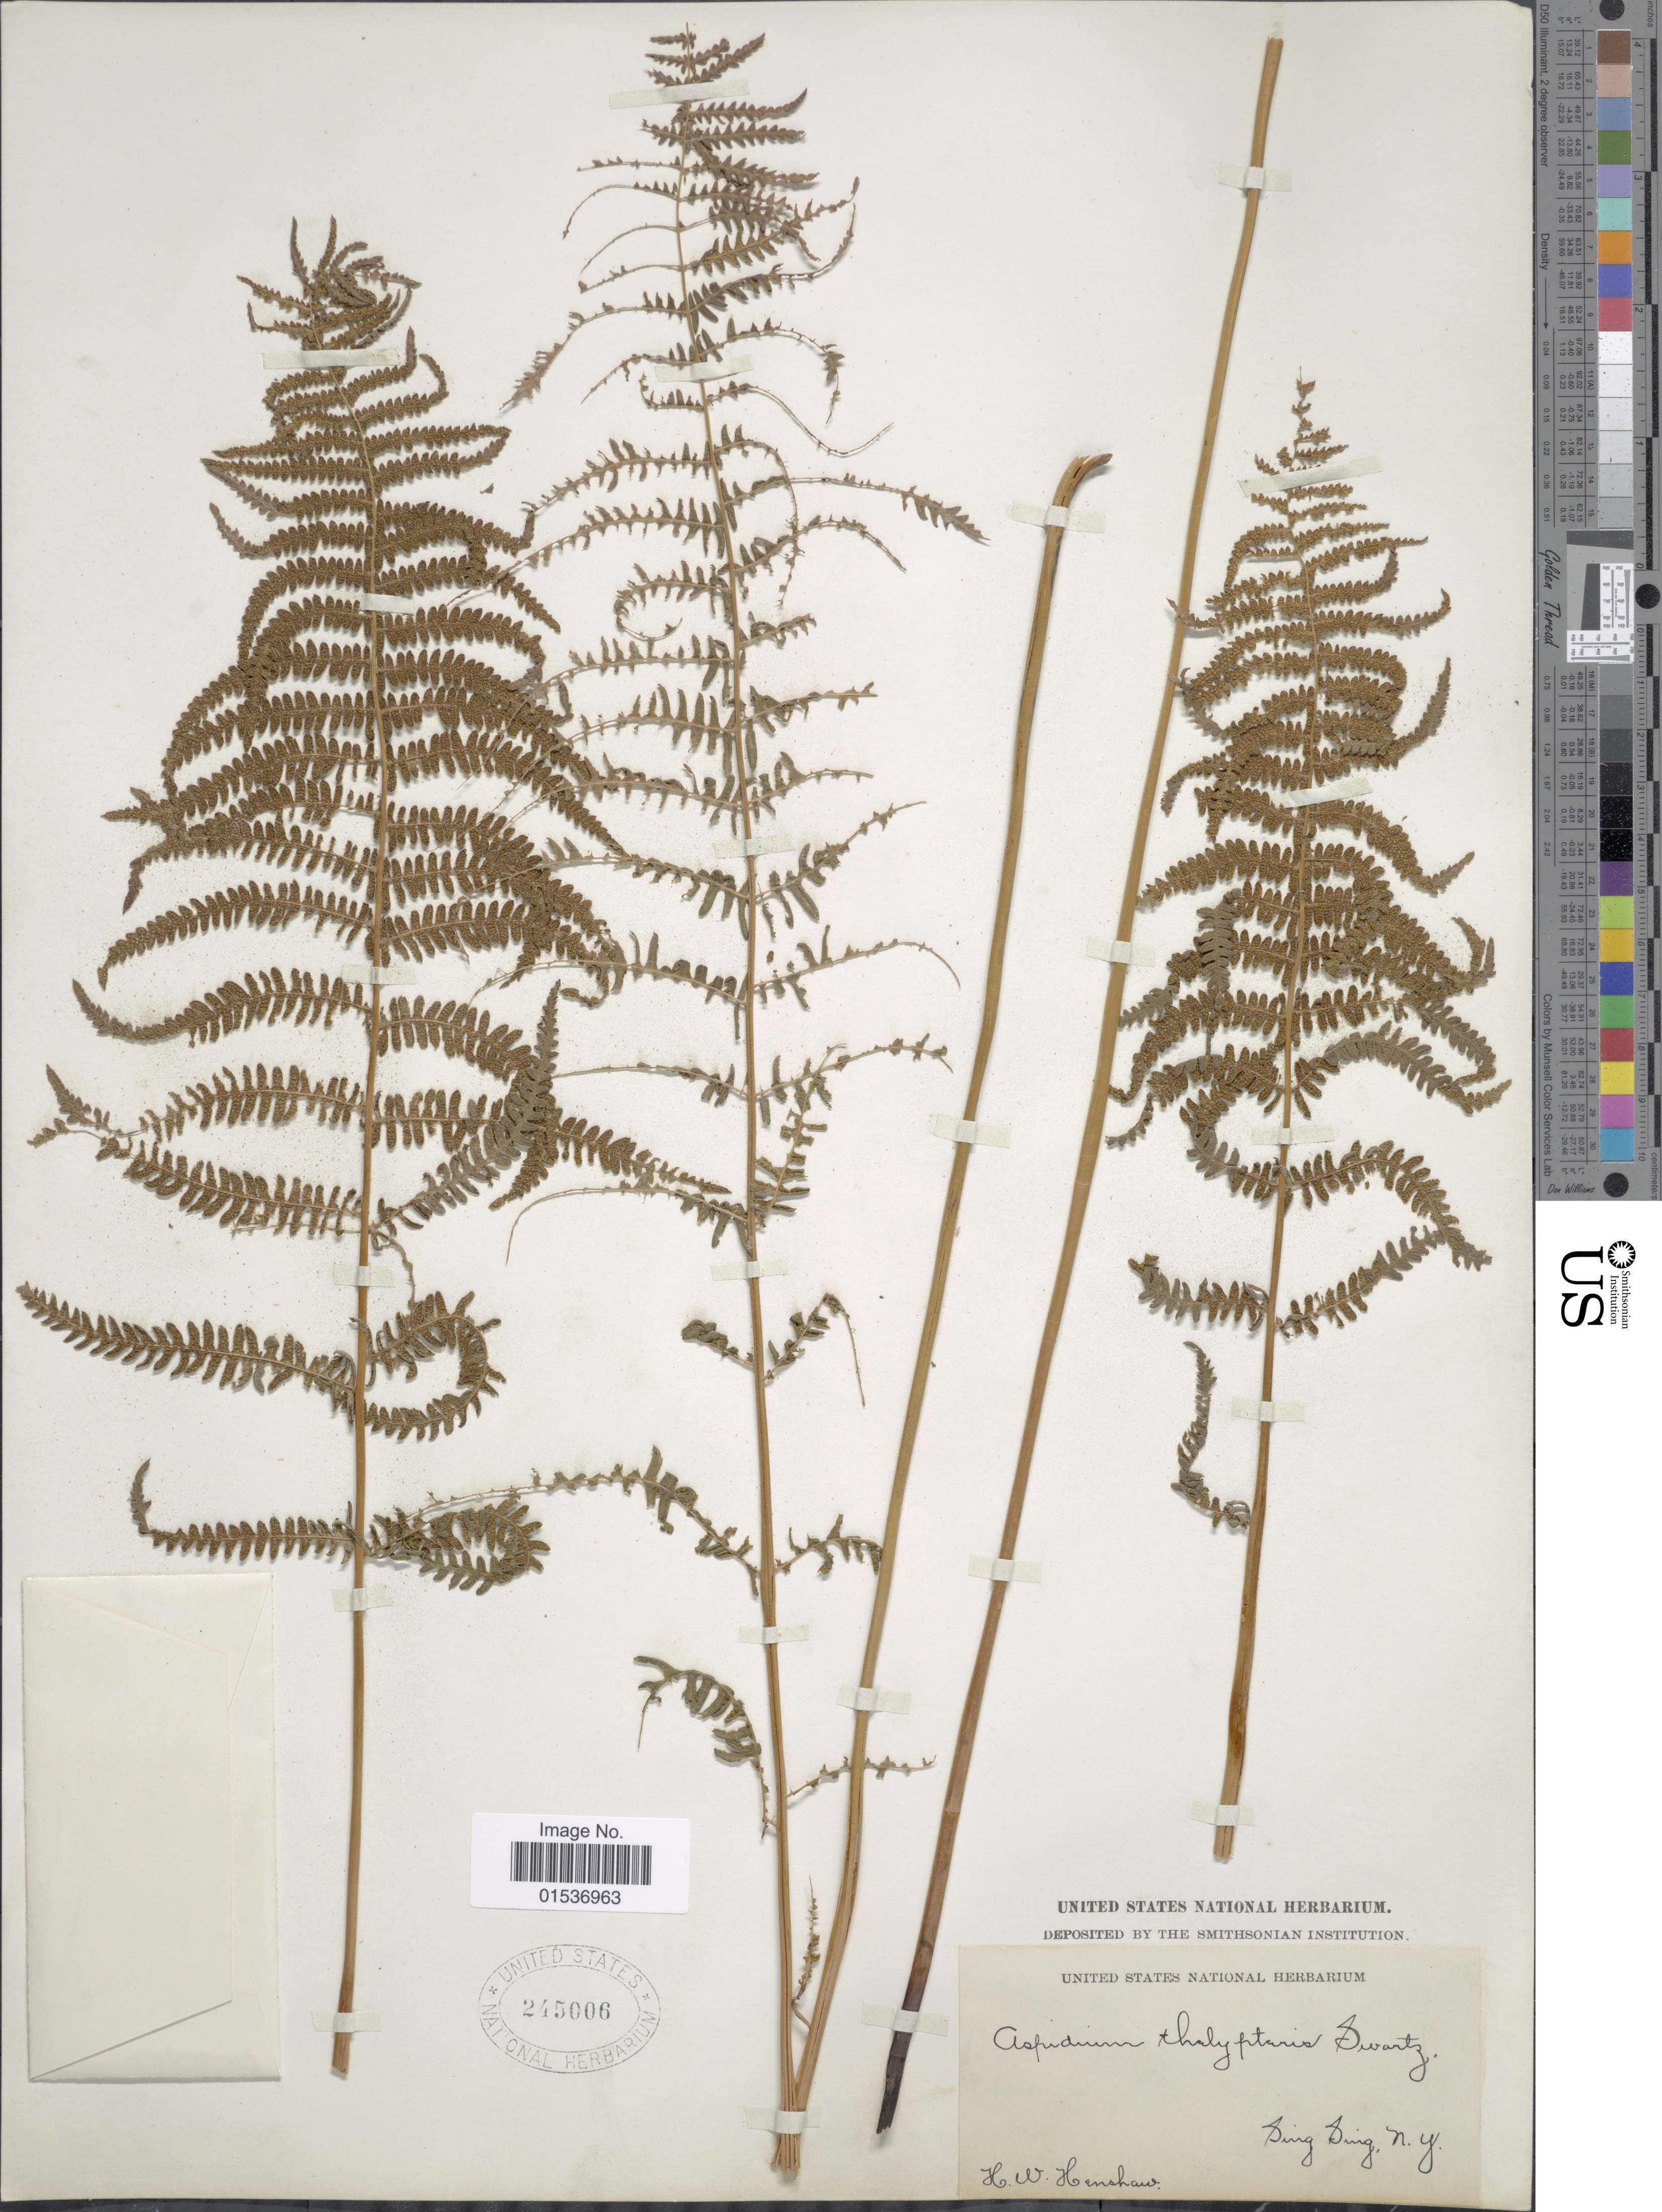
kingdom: Plantae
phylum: Tracheophyta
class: Polypodiopsida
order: Polypodiales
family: Thelypteridaceae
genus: Thelypteris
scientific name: Thelypteris palustris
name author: (Salisb.) Schott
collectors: H. Henshaw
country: United States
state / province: New York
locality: Sing Sing, N. Y.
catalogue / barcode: US 245006